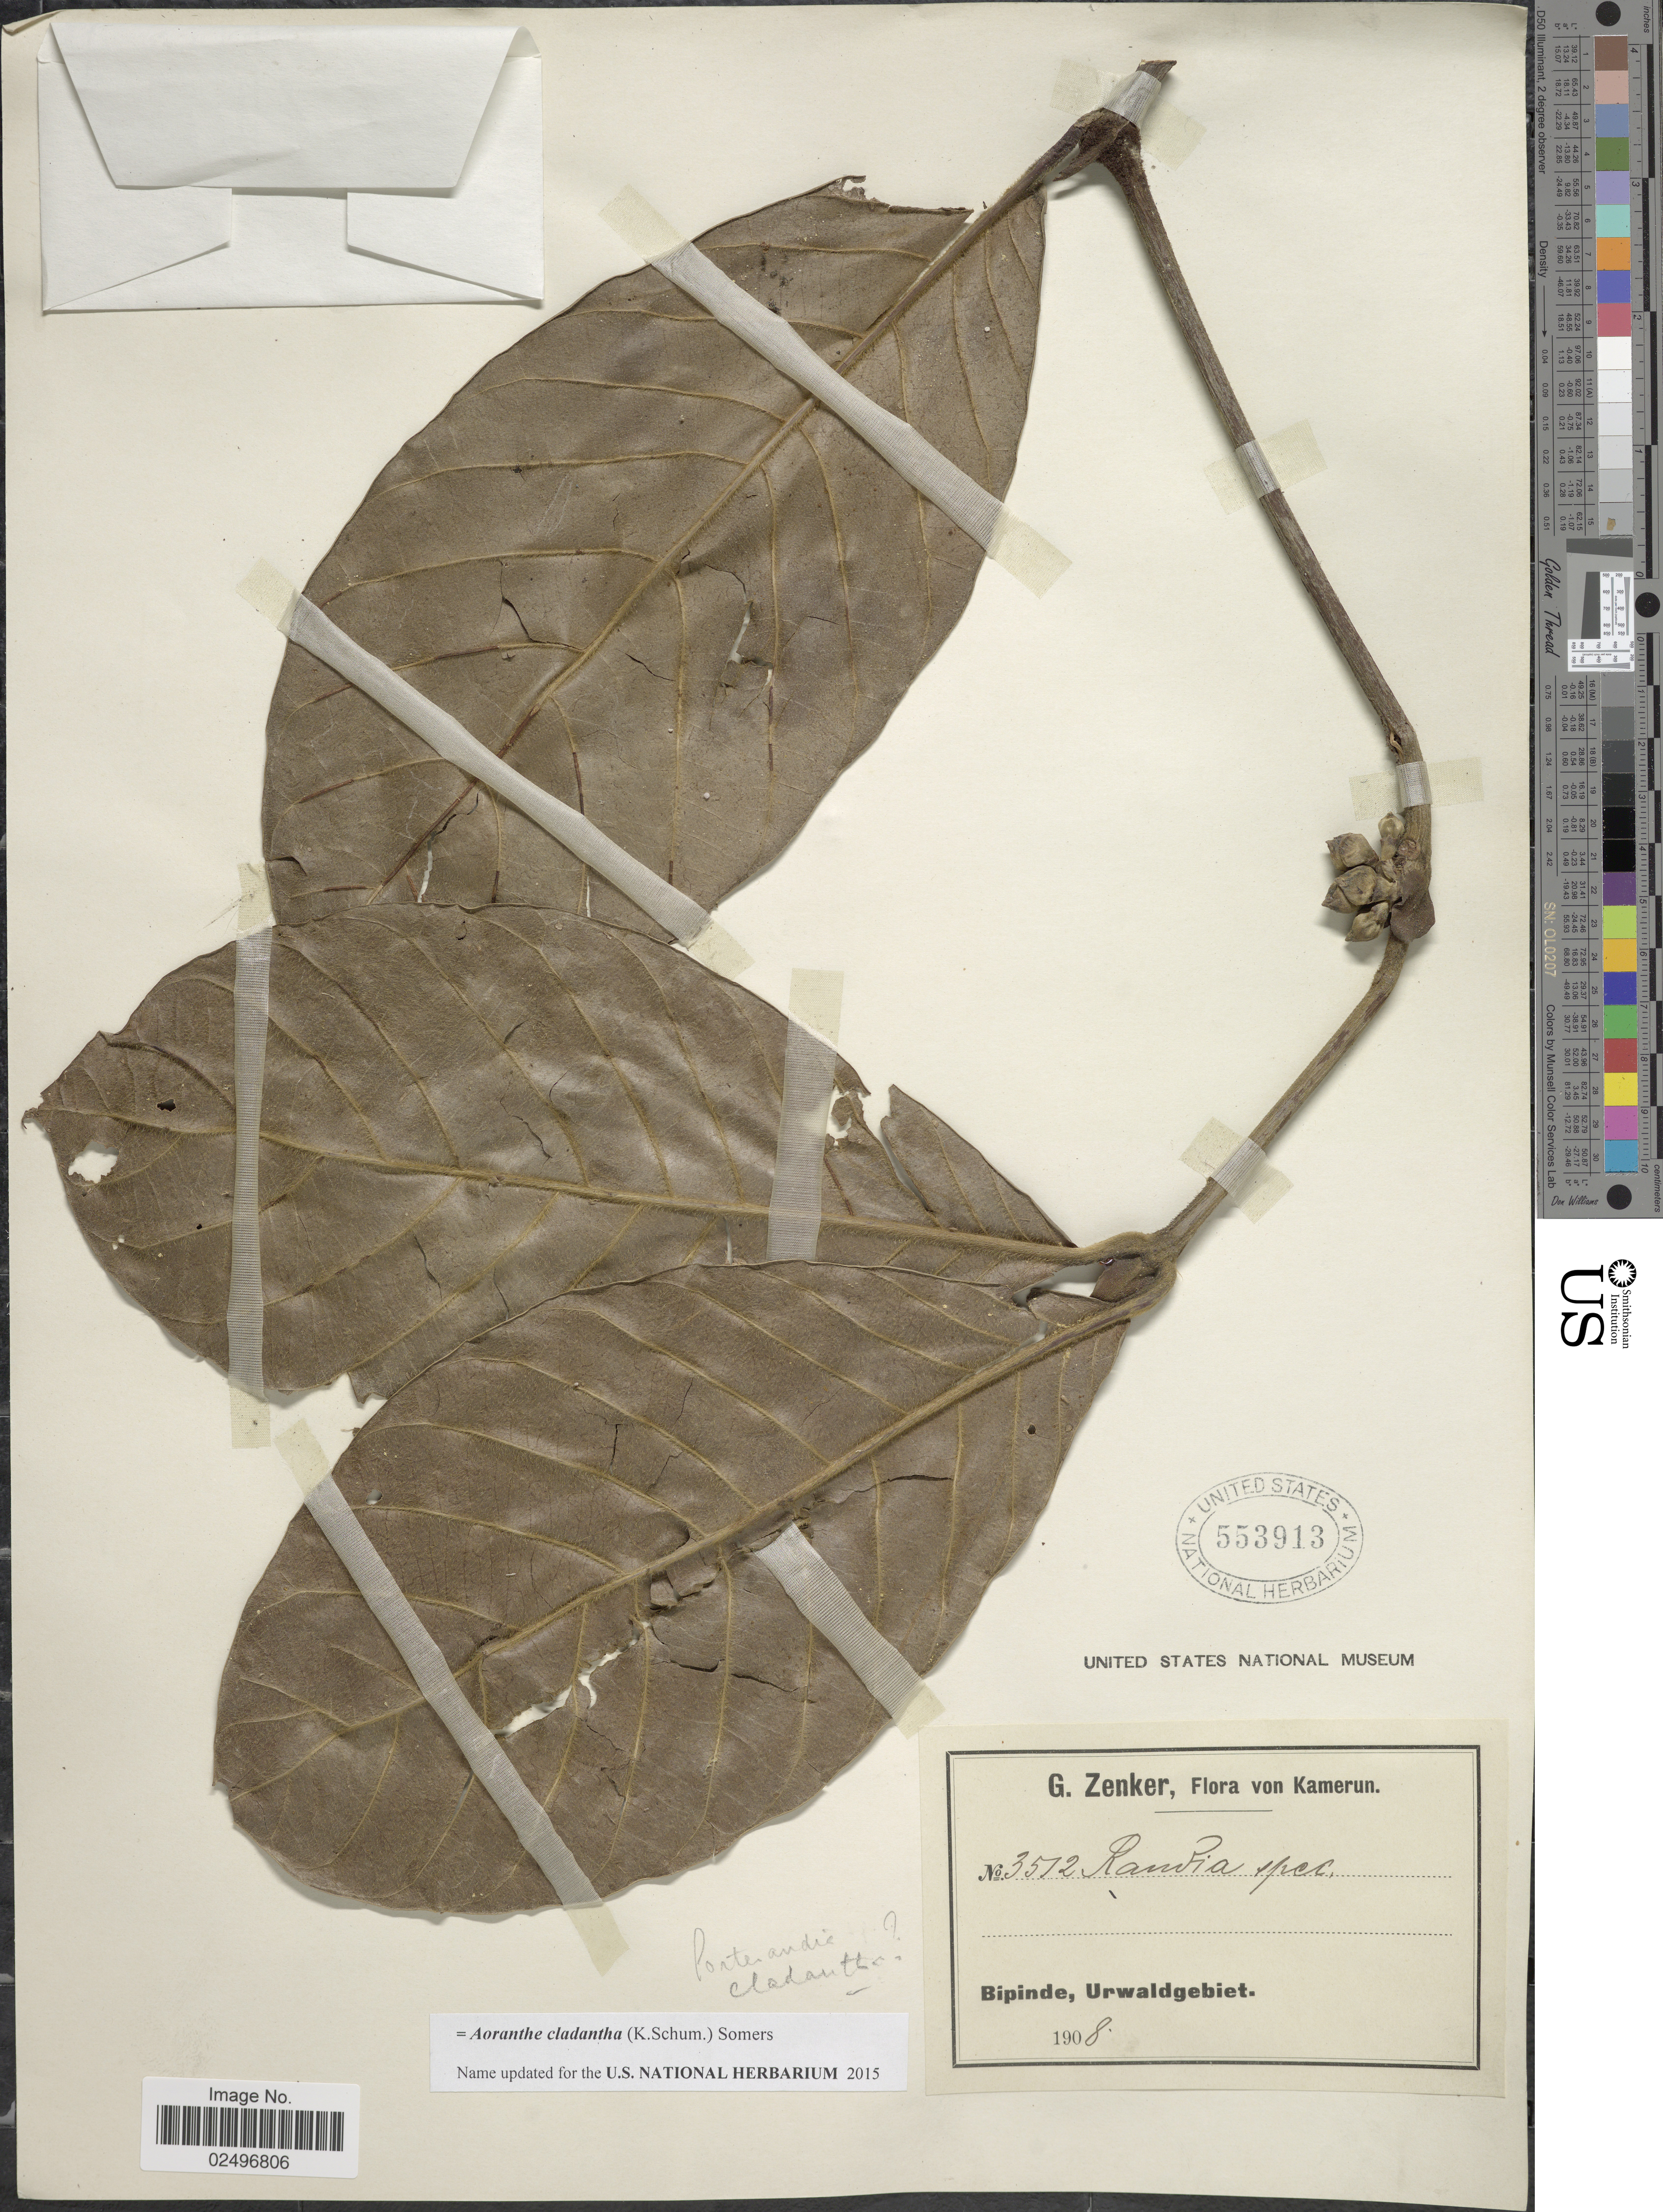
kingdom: Plantae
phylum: Tracheophyta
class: Magnoliopsida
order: Gentianales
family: Rubiaceae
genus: Aoranthe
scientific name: Aoranthe cladantha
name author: (K. Schum.) Somers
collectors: G. A. Zenker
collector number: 3512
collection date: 1908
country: Cameroon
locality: Bipinde, Urwaldgebiet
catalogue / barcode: US 553913